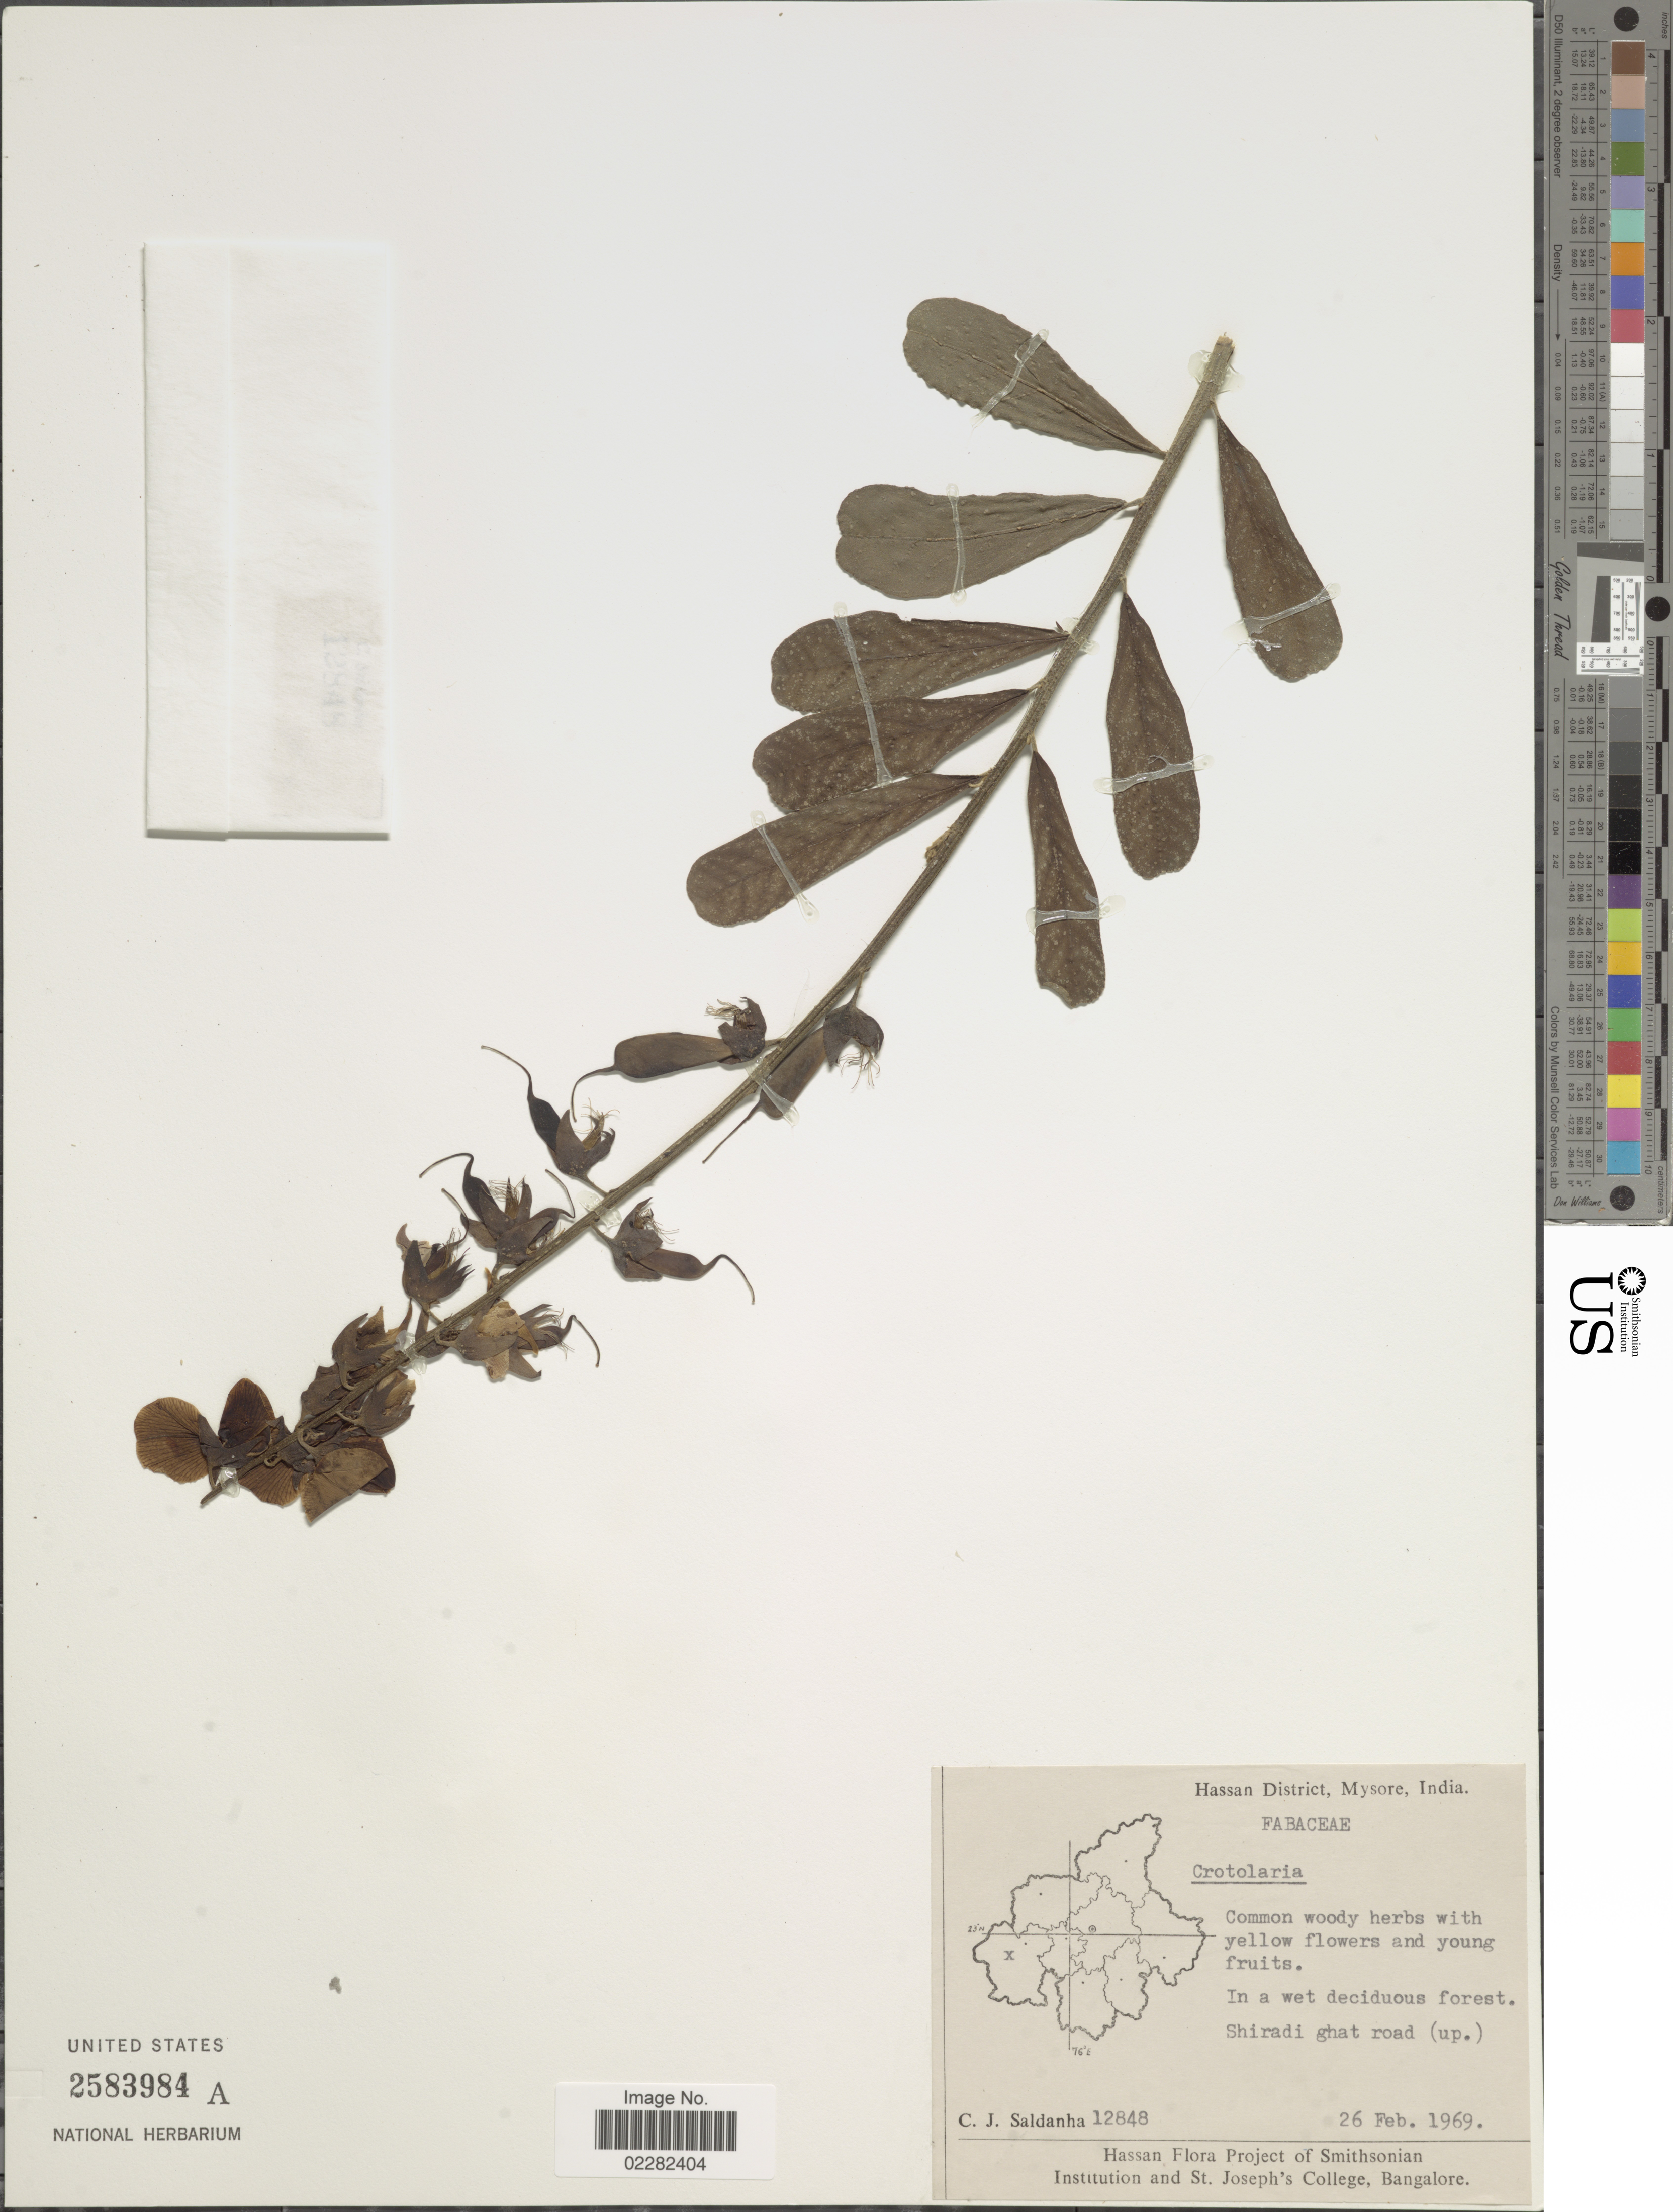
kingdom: Plantae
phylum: Tracheophyta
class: Magnoliopsida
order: Fabales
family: Fabaceae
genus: Crotalaria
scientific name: Crotalaria sp.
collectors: C. J. Saldanha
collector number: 12848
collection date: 1969-02-26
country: India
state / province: Karnataka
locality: Hassan District, Mysore, Shiradi ghat road (up)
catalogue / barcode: US 2583984A